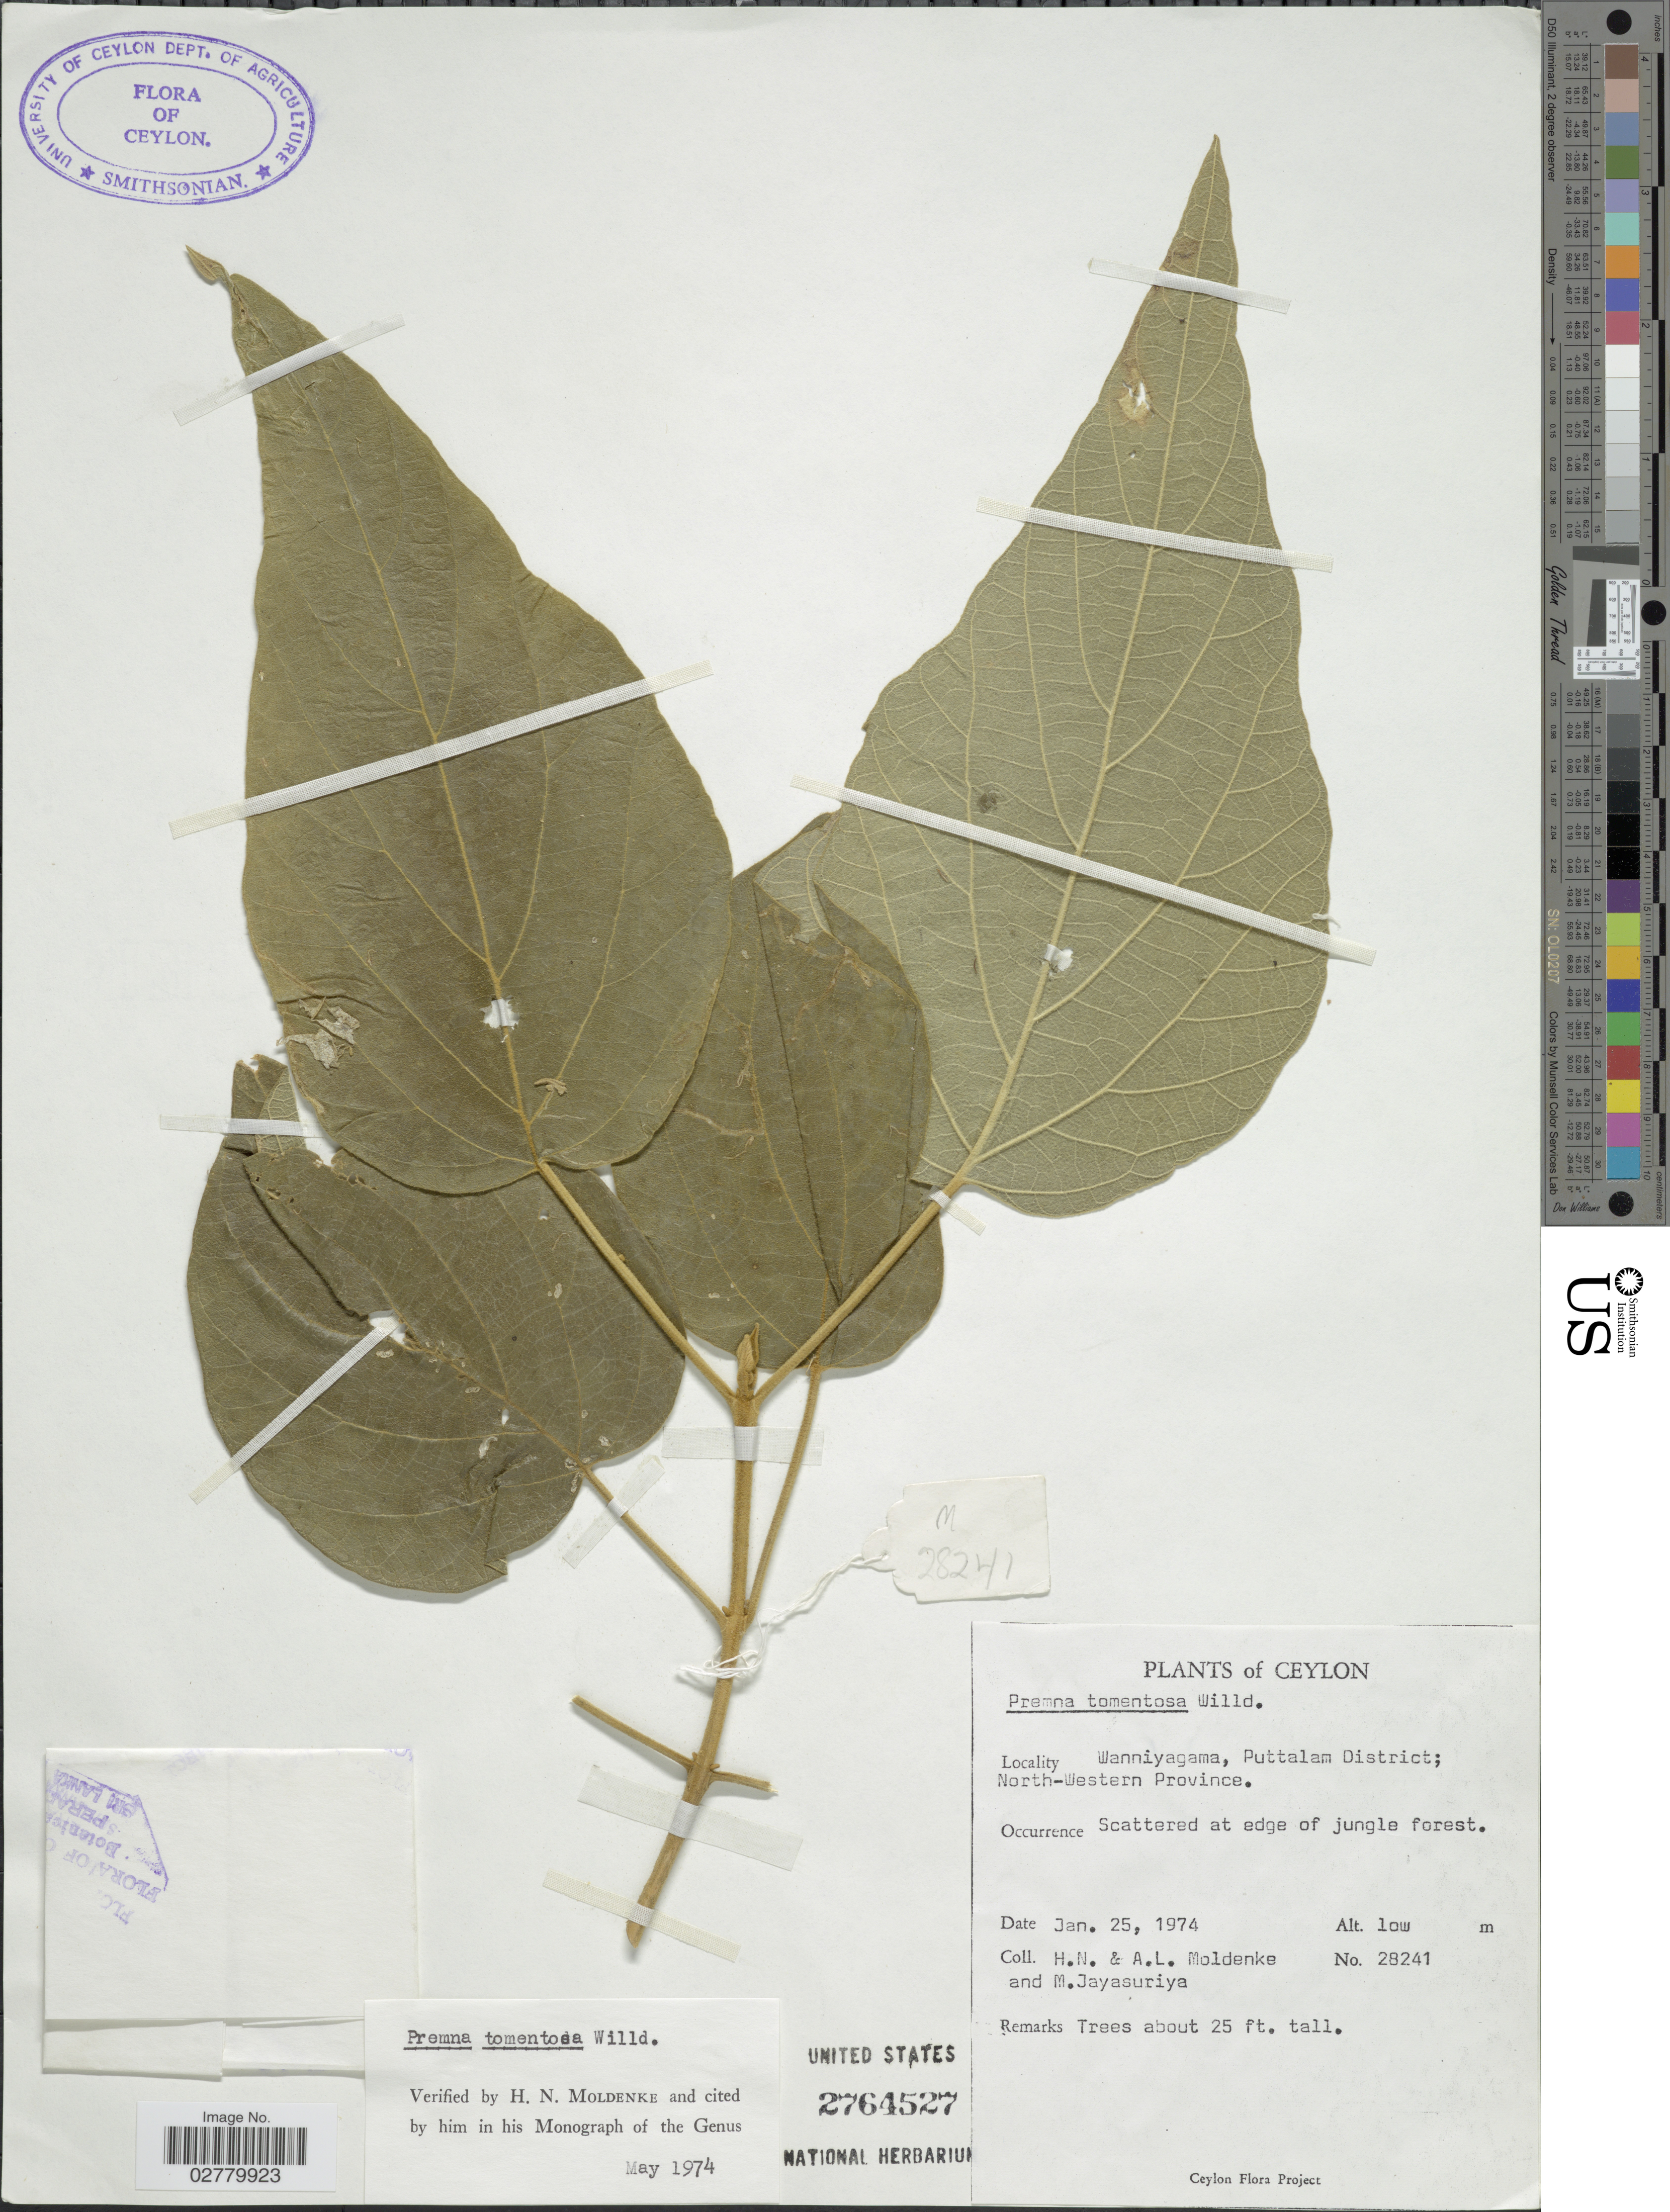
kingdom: Plantae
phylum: Tracheophyta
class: Magnoliopsida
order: Lamiales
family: Lamiaceae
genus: Premna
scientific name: Premna tomentosa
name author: Willd.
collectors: H. N. Moldenke, A. L. Moldenke & M. Jayasuriya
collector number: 28241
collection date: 1974-01-25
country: Sri Lanka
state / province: North Western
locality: Ceylon. Wanniyagama, Puttalam District.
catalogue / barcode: US 2764527